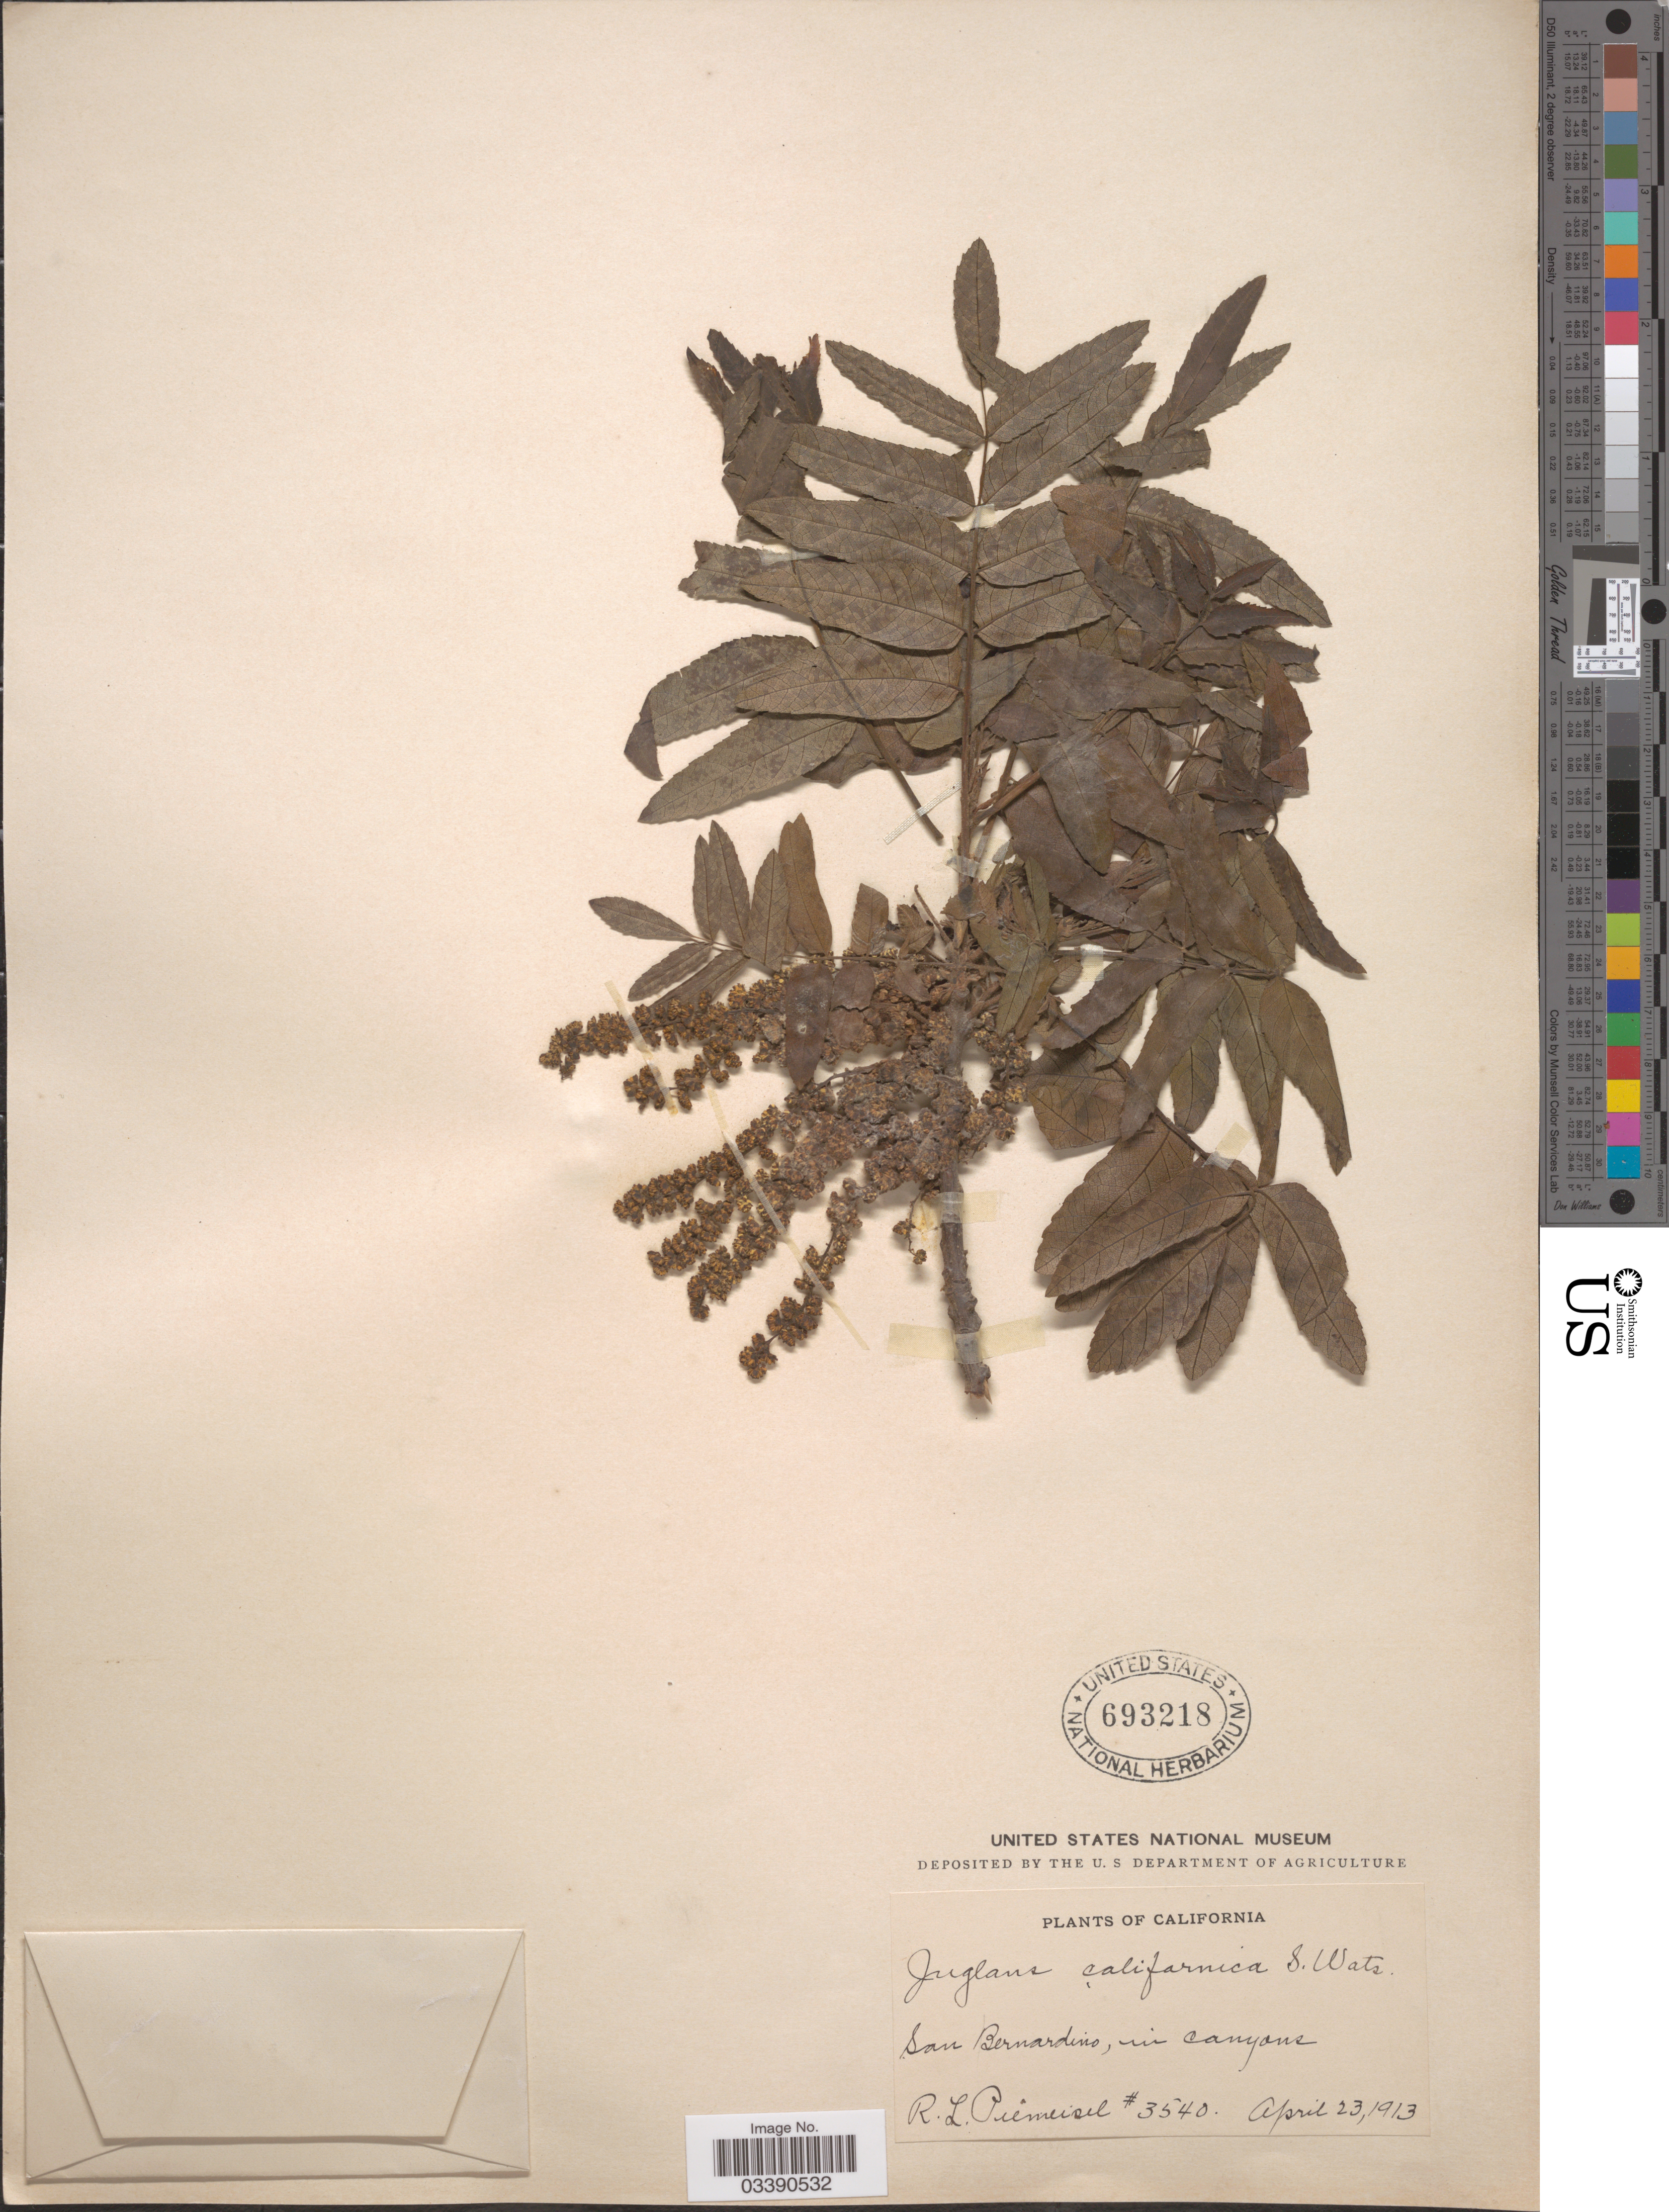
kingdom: Plantae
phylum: Tracheophyta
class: Magnoliopsida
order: Fagales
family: Juglandaceae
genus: Juglans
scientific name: Juglans californica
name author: S. Watson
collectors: R. L. Piemeisel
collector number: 3540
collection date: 1913-04-23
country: United States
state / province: California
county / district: San Bernardino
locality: San Bernardino, in canyone.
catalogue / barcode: US 693218